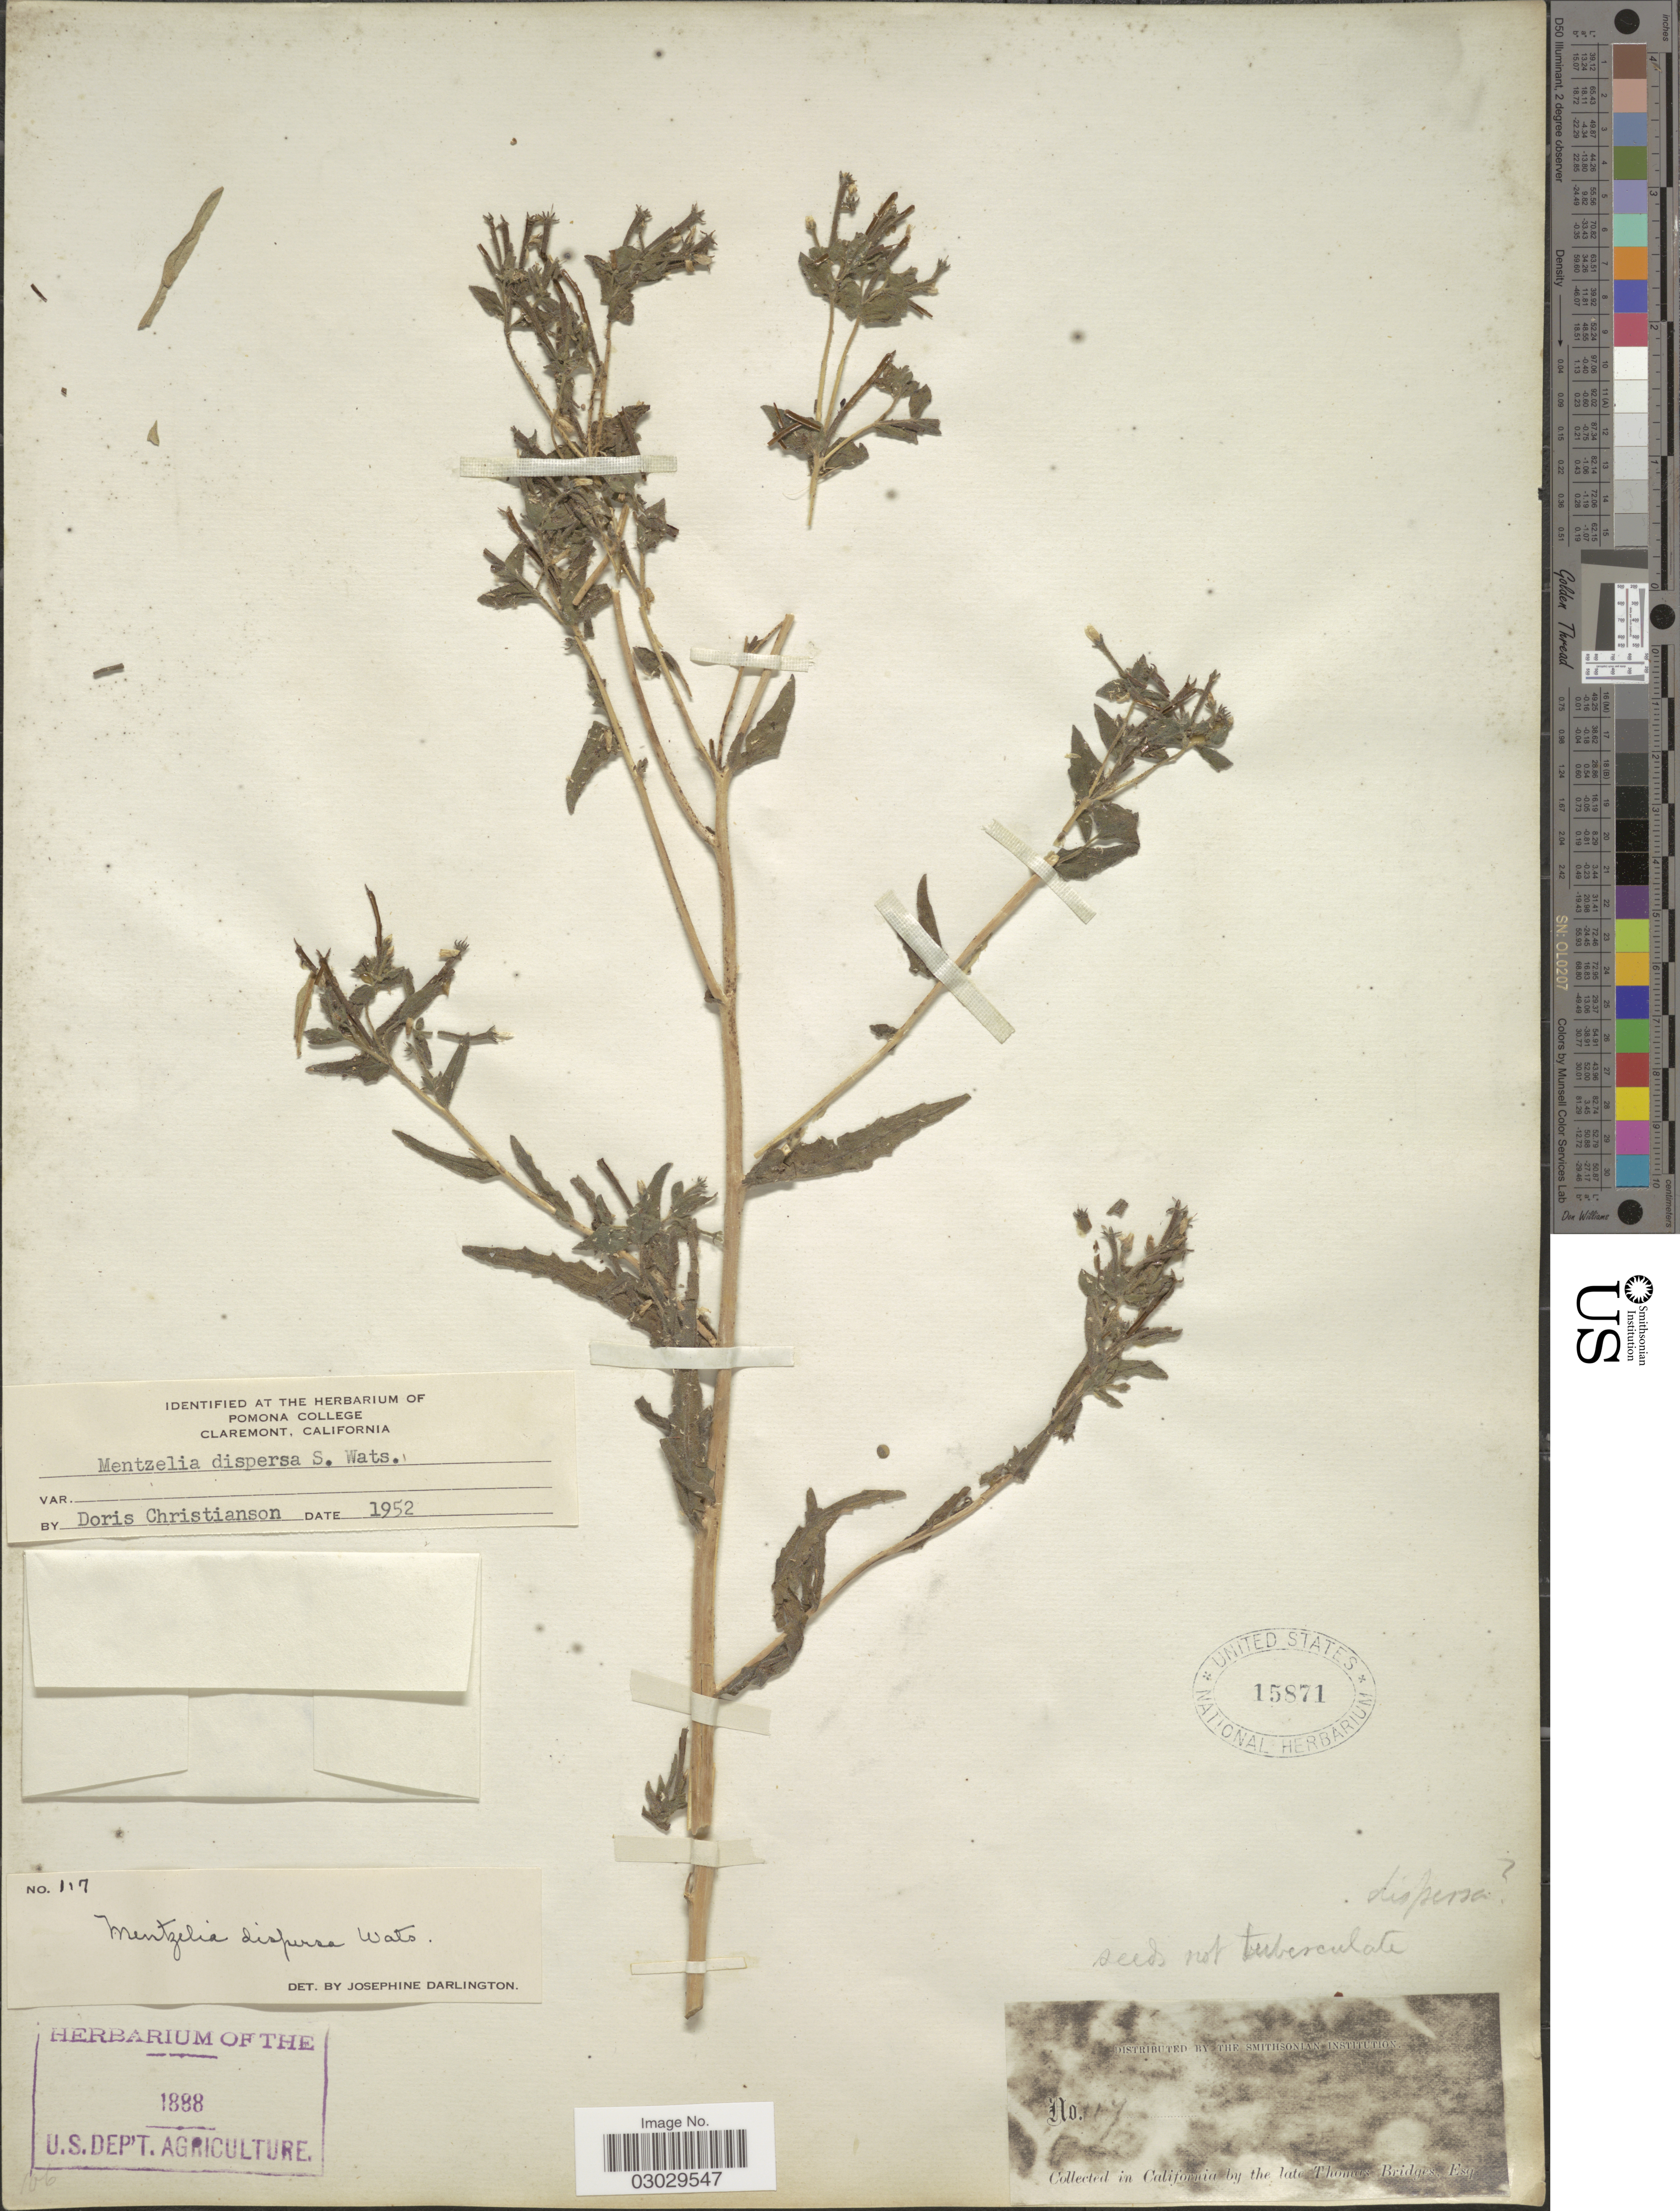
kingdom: Plantae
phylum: Tracheophyta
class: Magnoliopsida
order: Cornales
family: Loasaceae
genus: Mentzelia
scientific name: Mentzelia dispersa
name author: S. Watson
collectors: T. Bridges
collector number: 117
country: United States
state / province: California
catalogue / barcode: US 15871